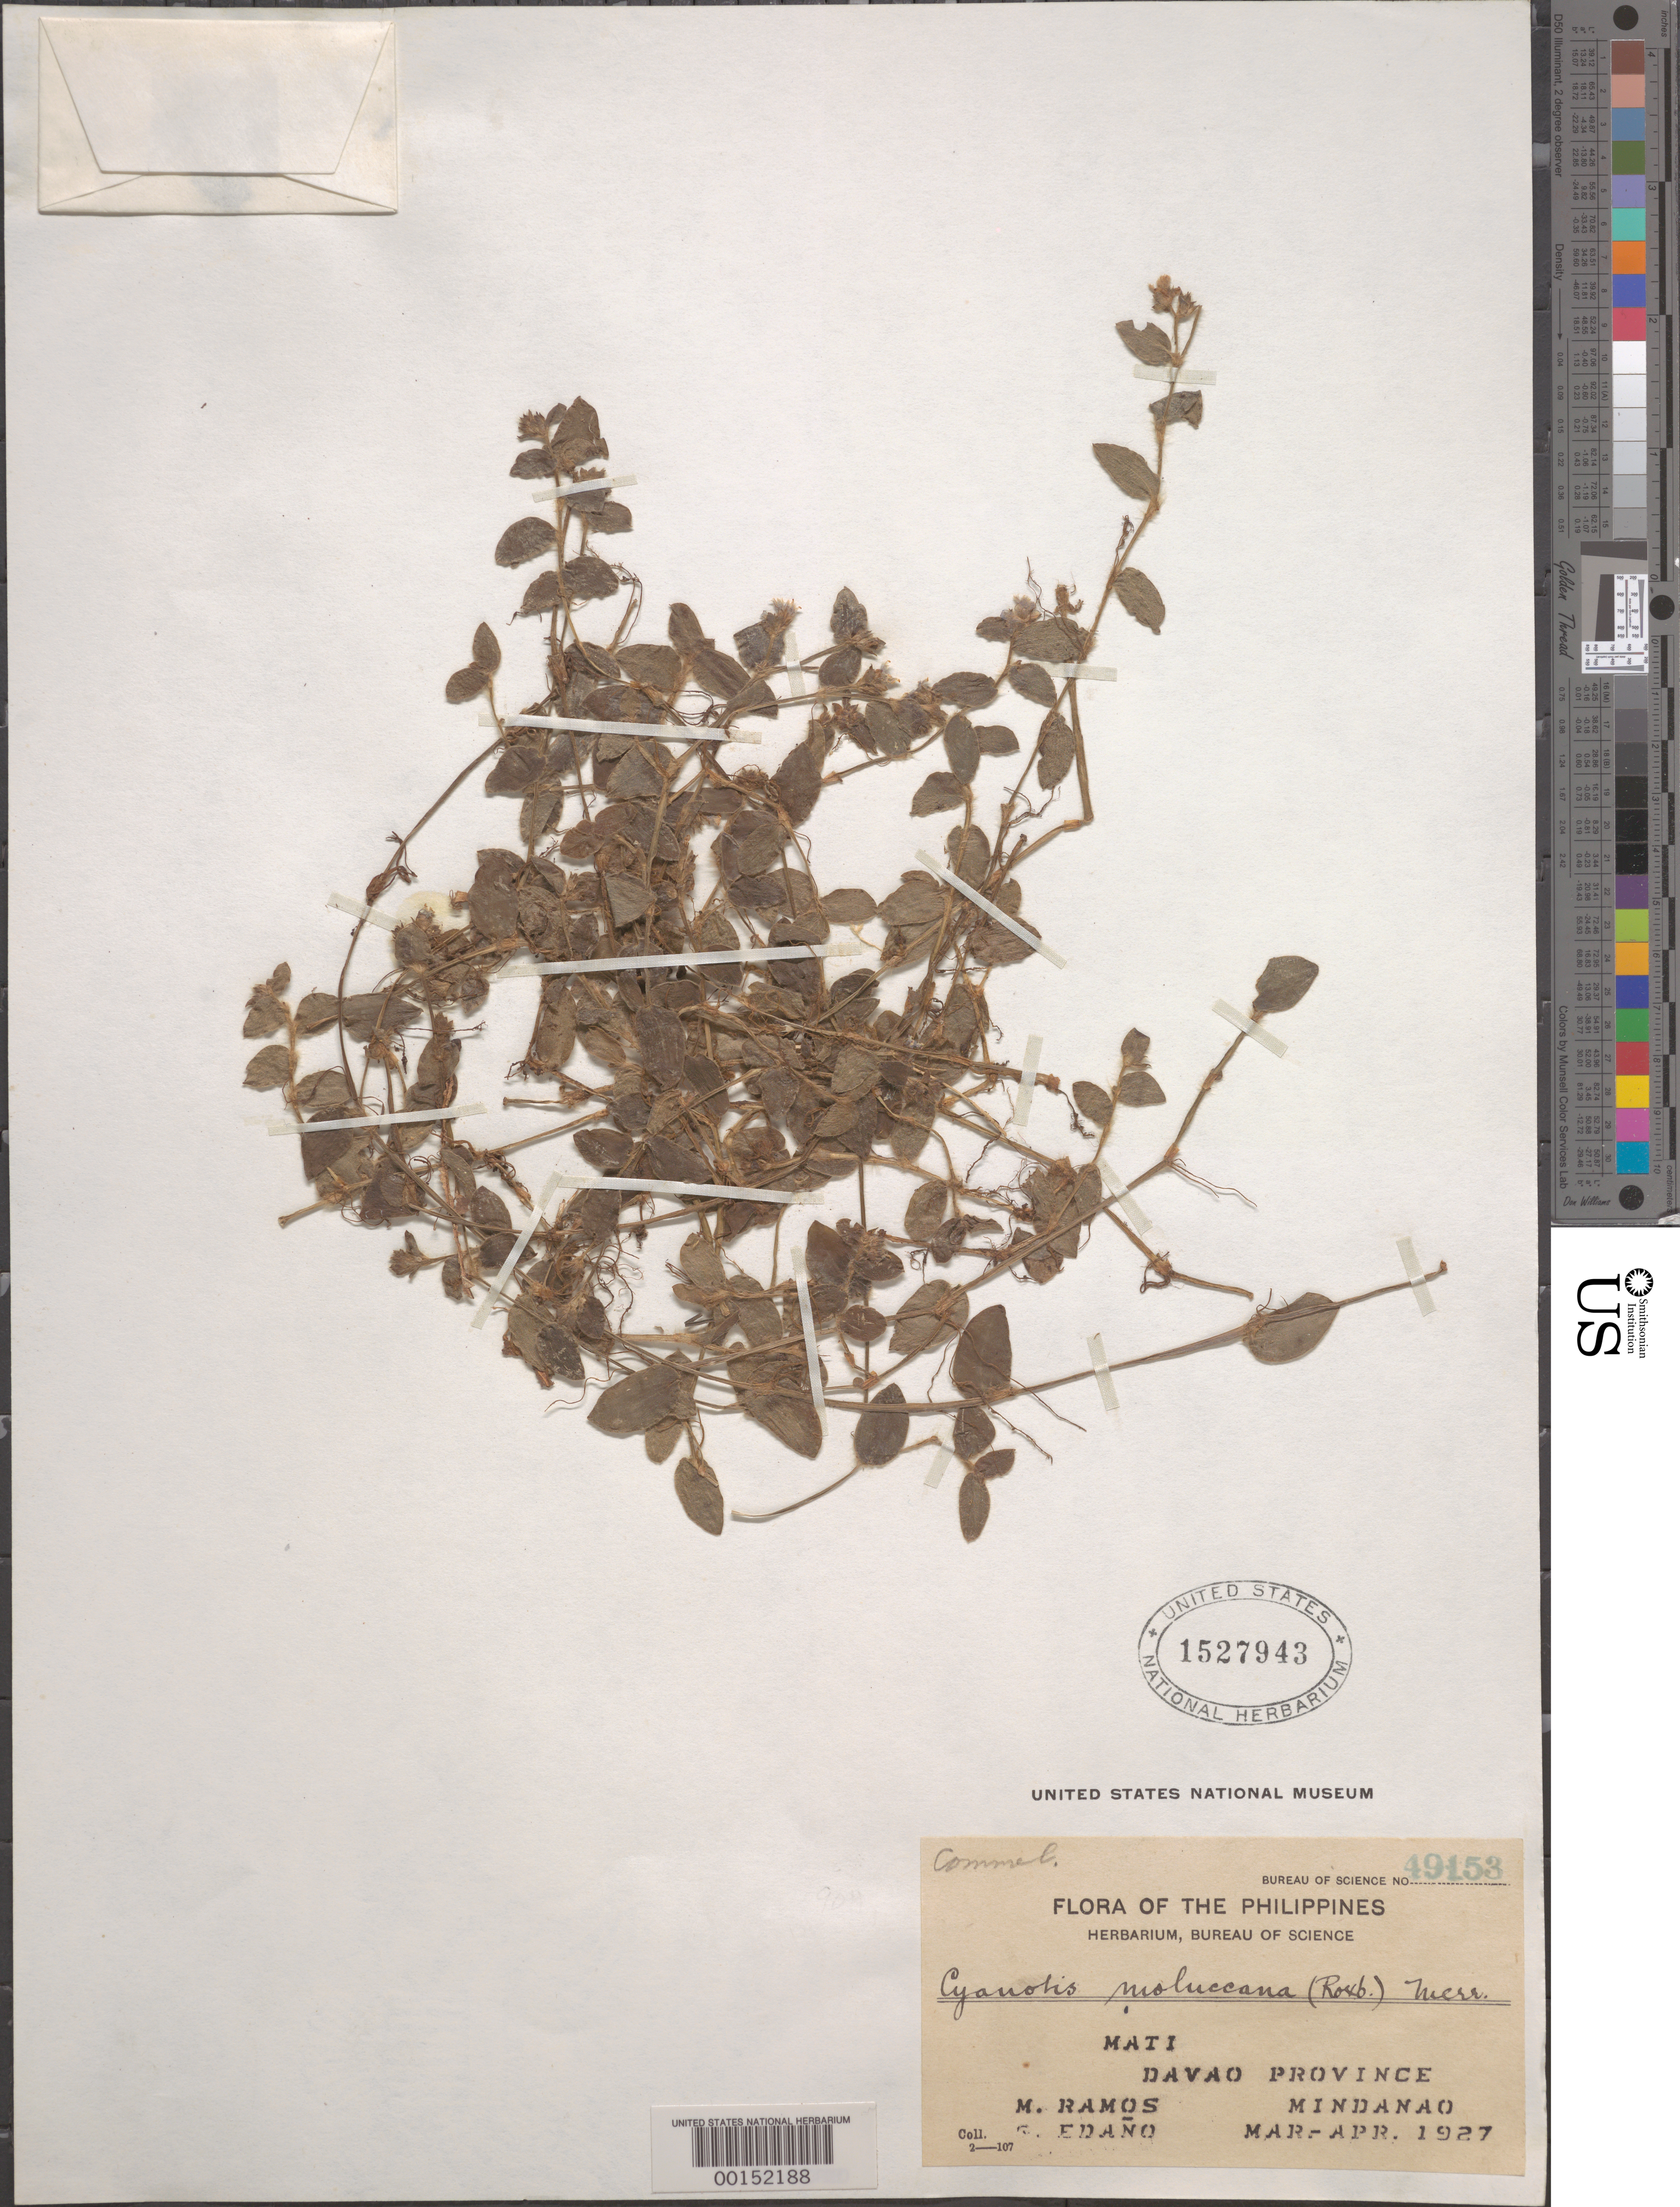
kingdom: Plantae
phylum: Tracheophyta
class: Liliopsida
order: Commelinales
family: Commelinaceae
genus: Belosynapsis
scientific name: Belosynapsis ciliata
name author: (Blume) R.S. Rao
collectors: M. Ramos & G. E. Edaño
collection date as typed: Mar 1927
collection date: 1927-03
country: Philippines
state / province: Davao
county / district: Davao del Norte / Davao del Sur / Davao Oriental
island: Mindanao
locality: Mati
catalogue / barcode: US 1527943